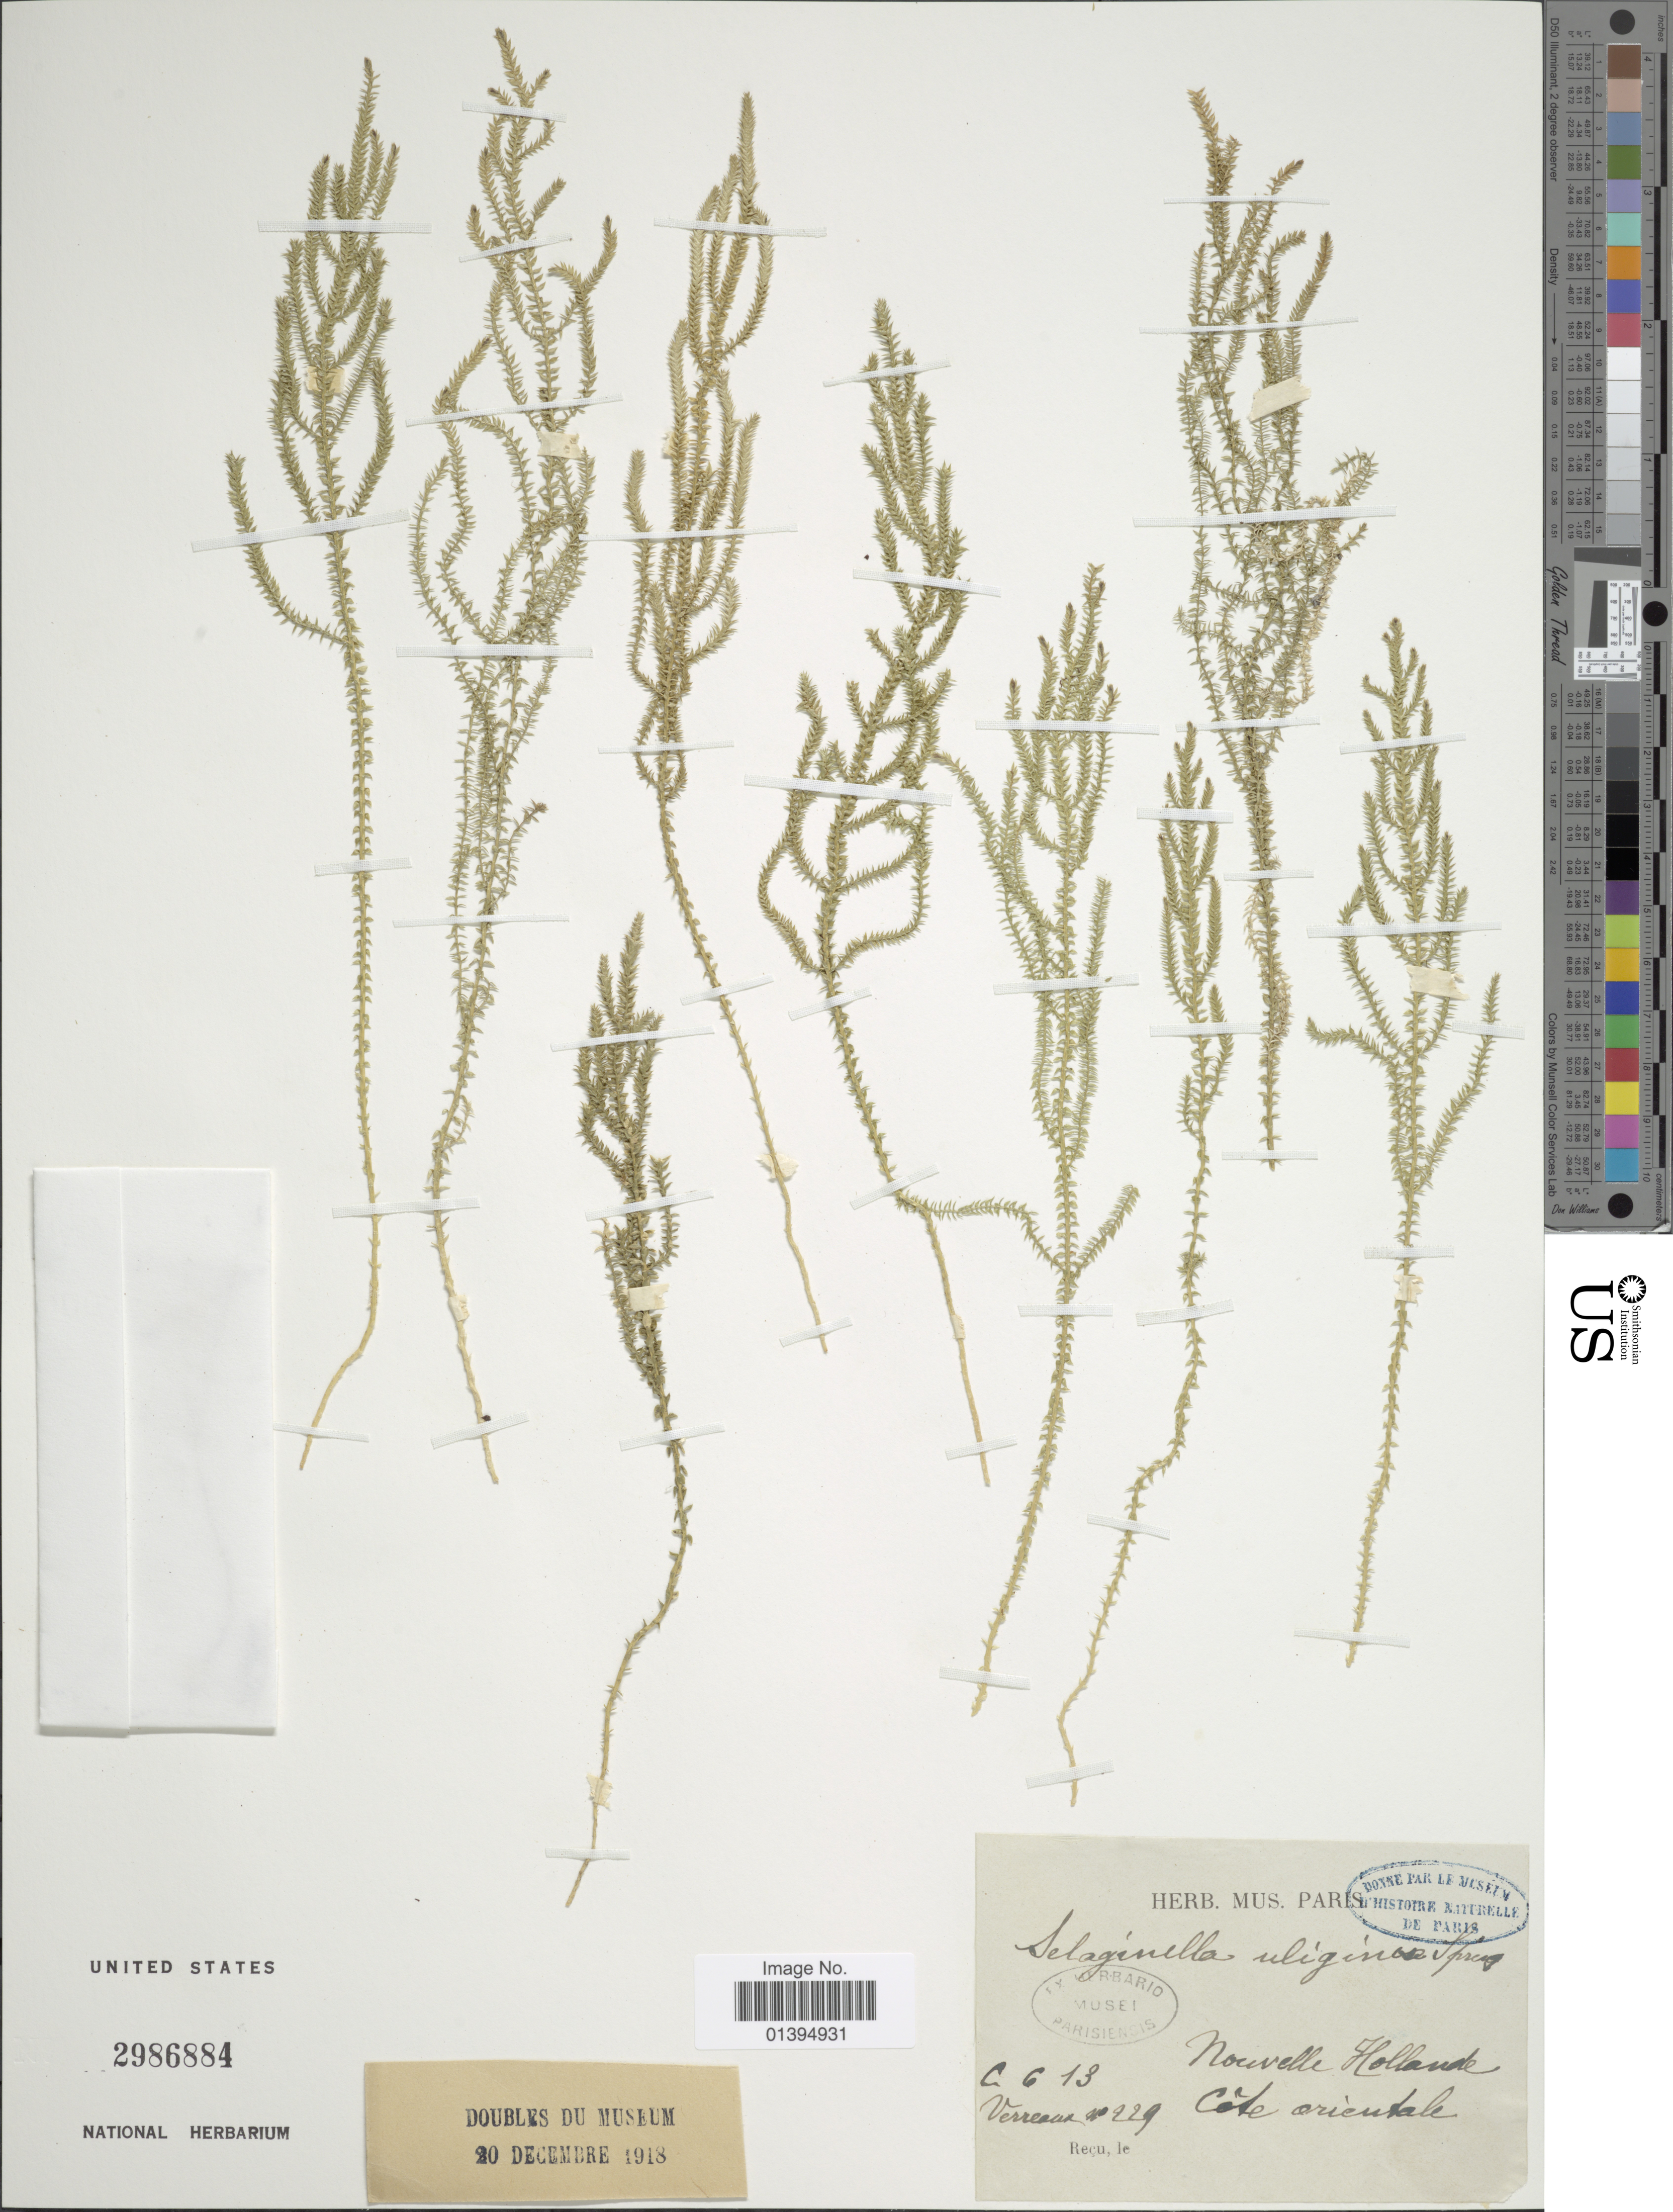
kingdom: Plantae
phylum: Tracheophyta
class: Lycopodiopsida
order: Selaginellales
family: Selaginellaceae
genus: Selaginella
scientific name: Selaginella uliginosa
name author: Spring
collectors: Verreaux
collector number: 229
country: Australia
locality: Nouvele Holland, Côte orientele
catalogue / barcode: US 2986884